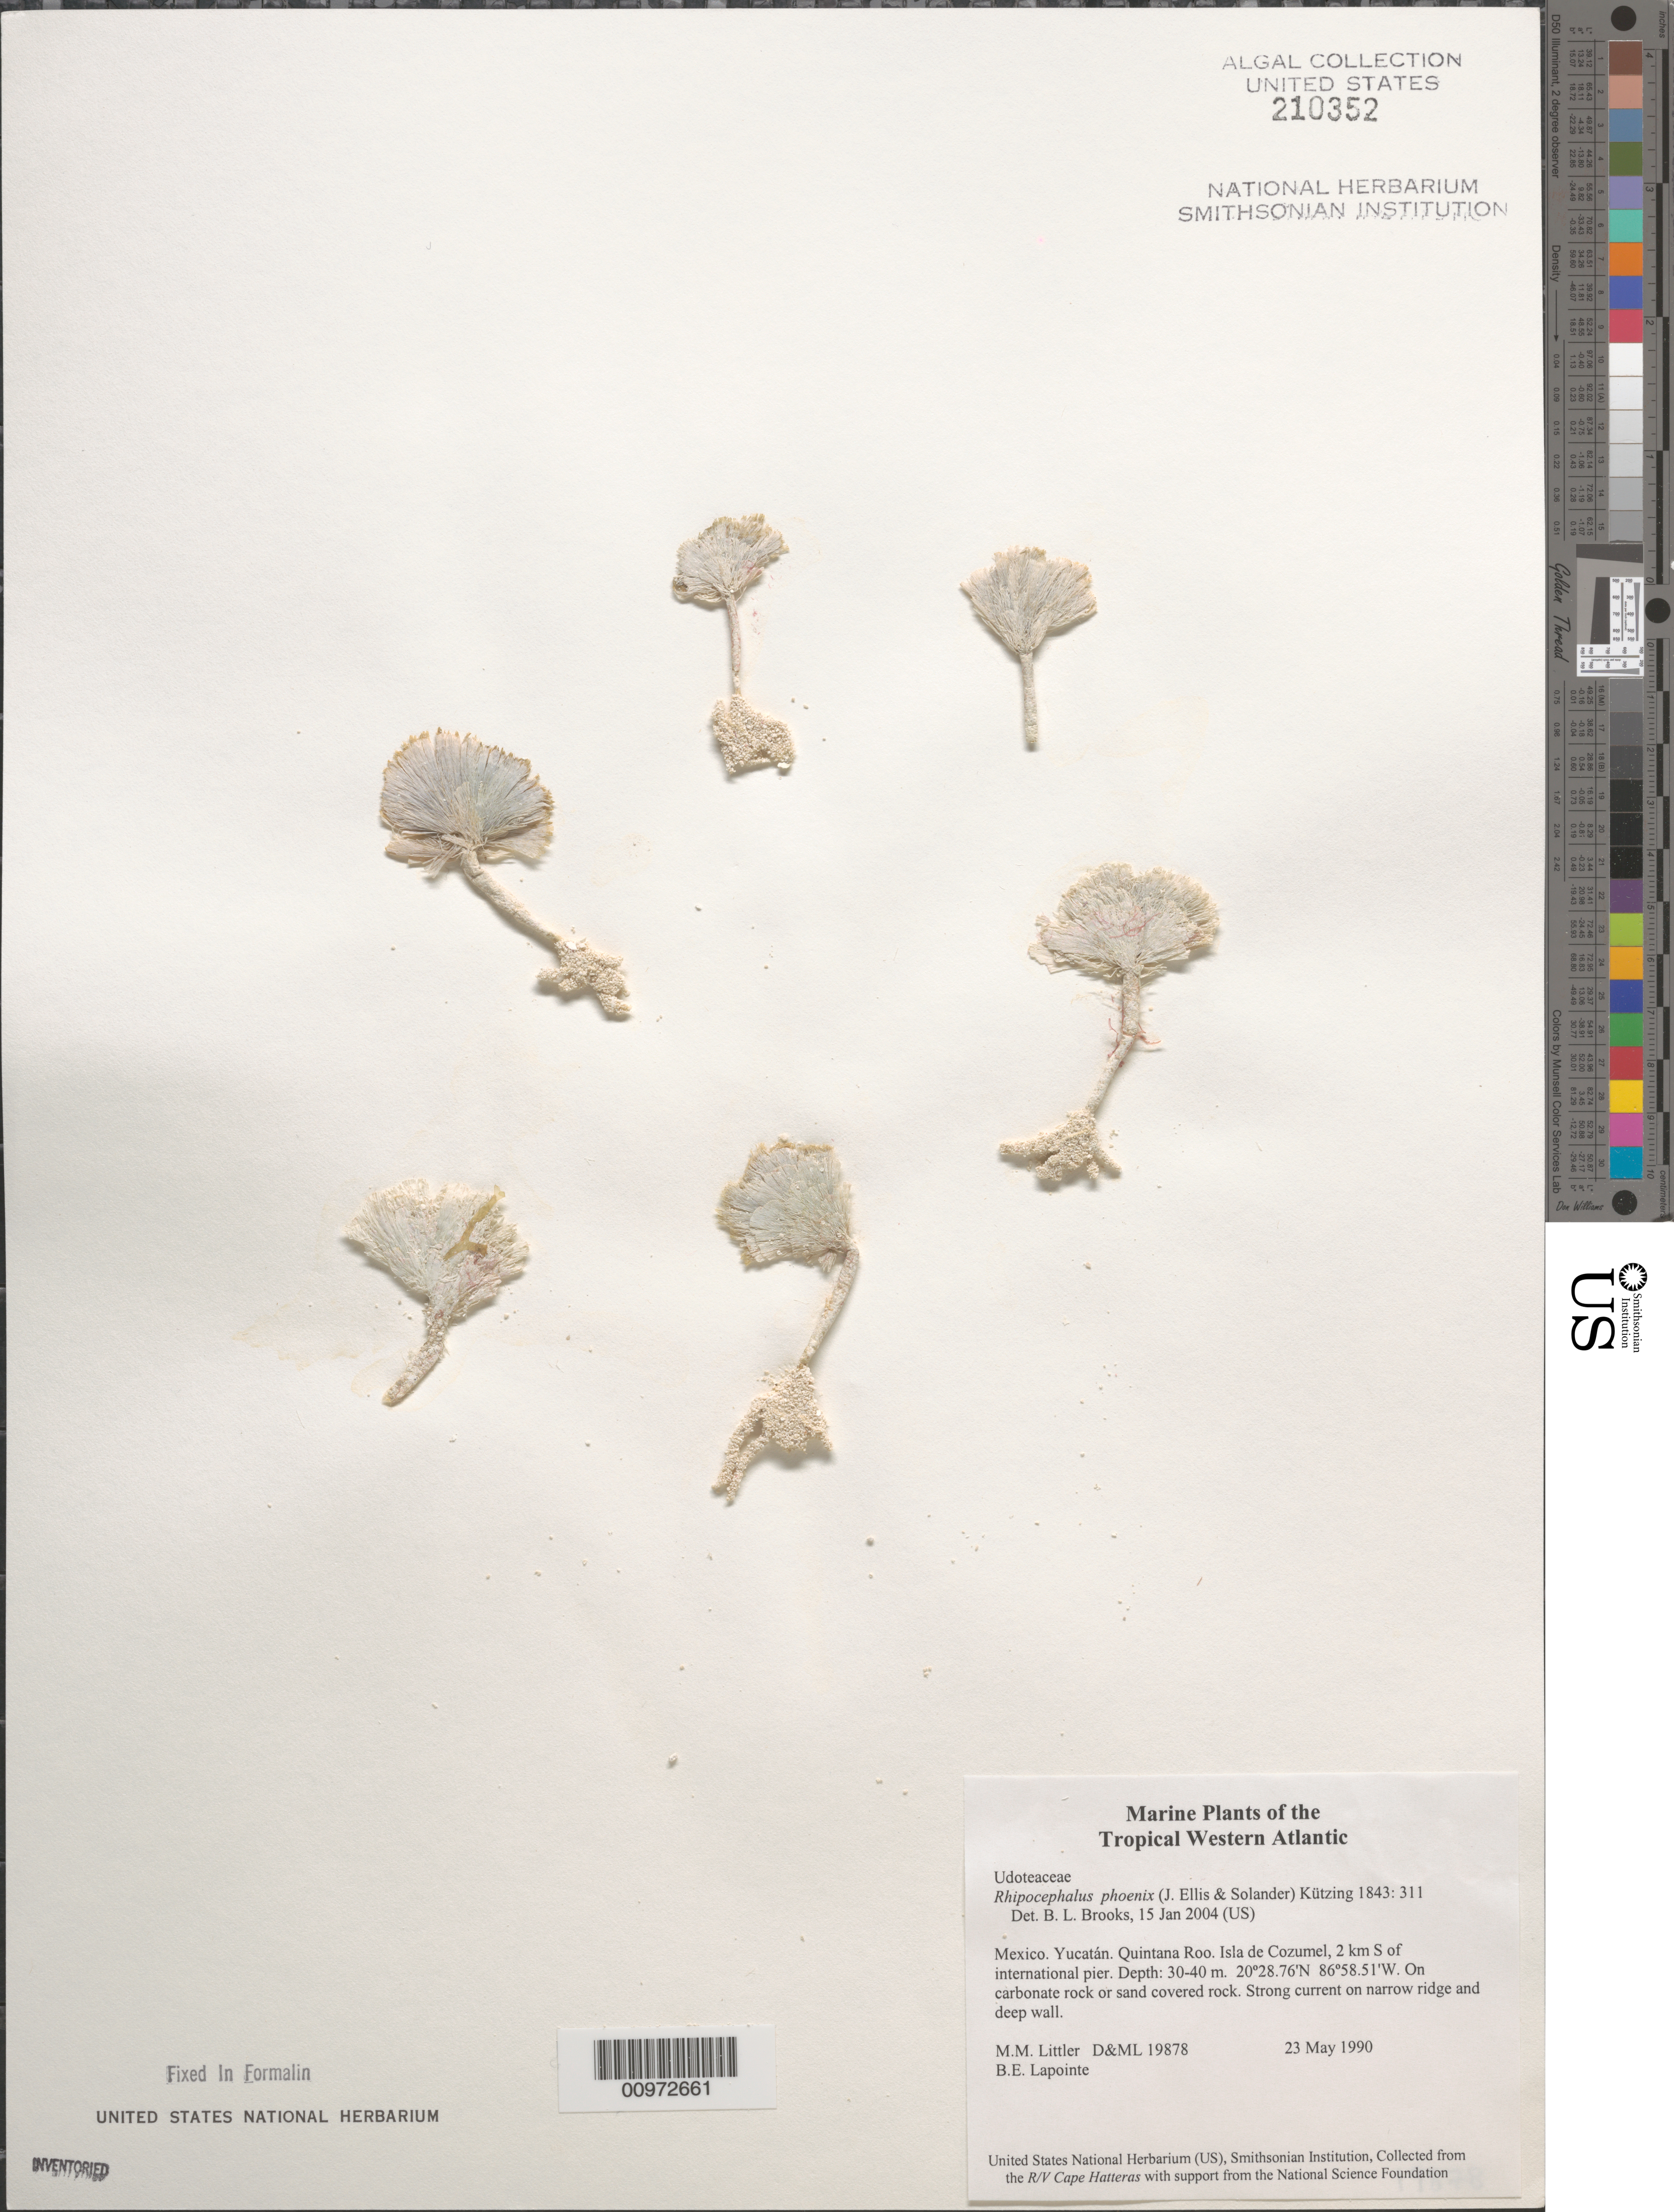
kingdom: Plantae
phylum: Chlorophyta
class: Ulvophyceae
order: Bryopsidales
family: Udoteaceae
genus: Rhipocephalus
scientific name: Rhipocephalus phoenix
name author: (J. Ellis & Sol.) Kütz.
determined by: Brooks, B. L., (BOT), Smithsonian Institution - National Museum of Natural History (UNITED STATES)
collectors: M. M. Littler & B. Lapointe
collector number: D&ML 19878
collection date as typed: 23 May 1990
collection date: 1990-05-23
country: Mexico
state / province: Quintana Roo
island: Isla Cozumel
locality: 2 km south of international pier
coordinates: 20 28.76'N, 86 58.51'W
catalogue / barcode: US 210352